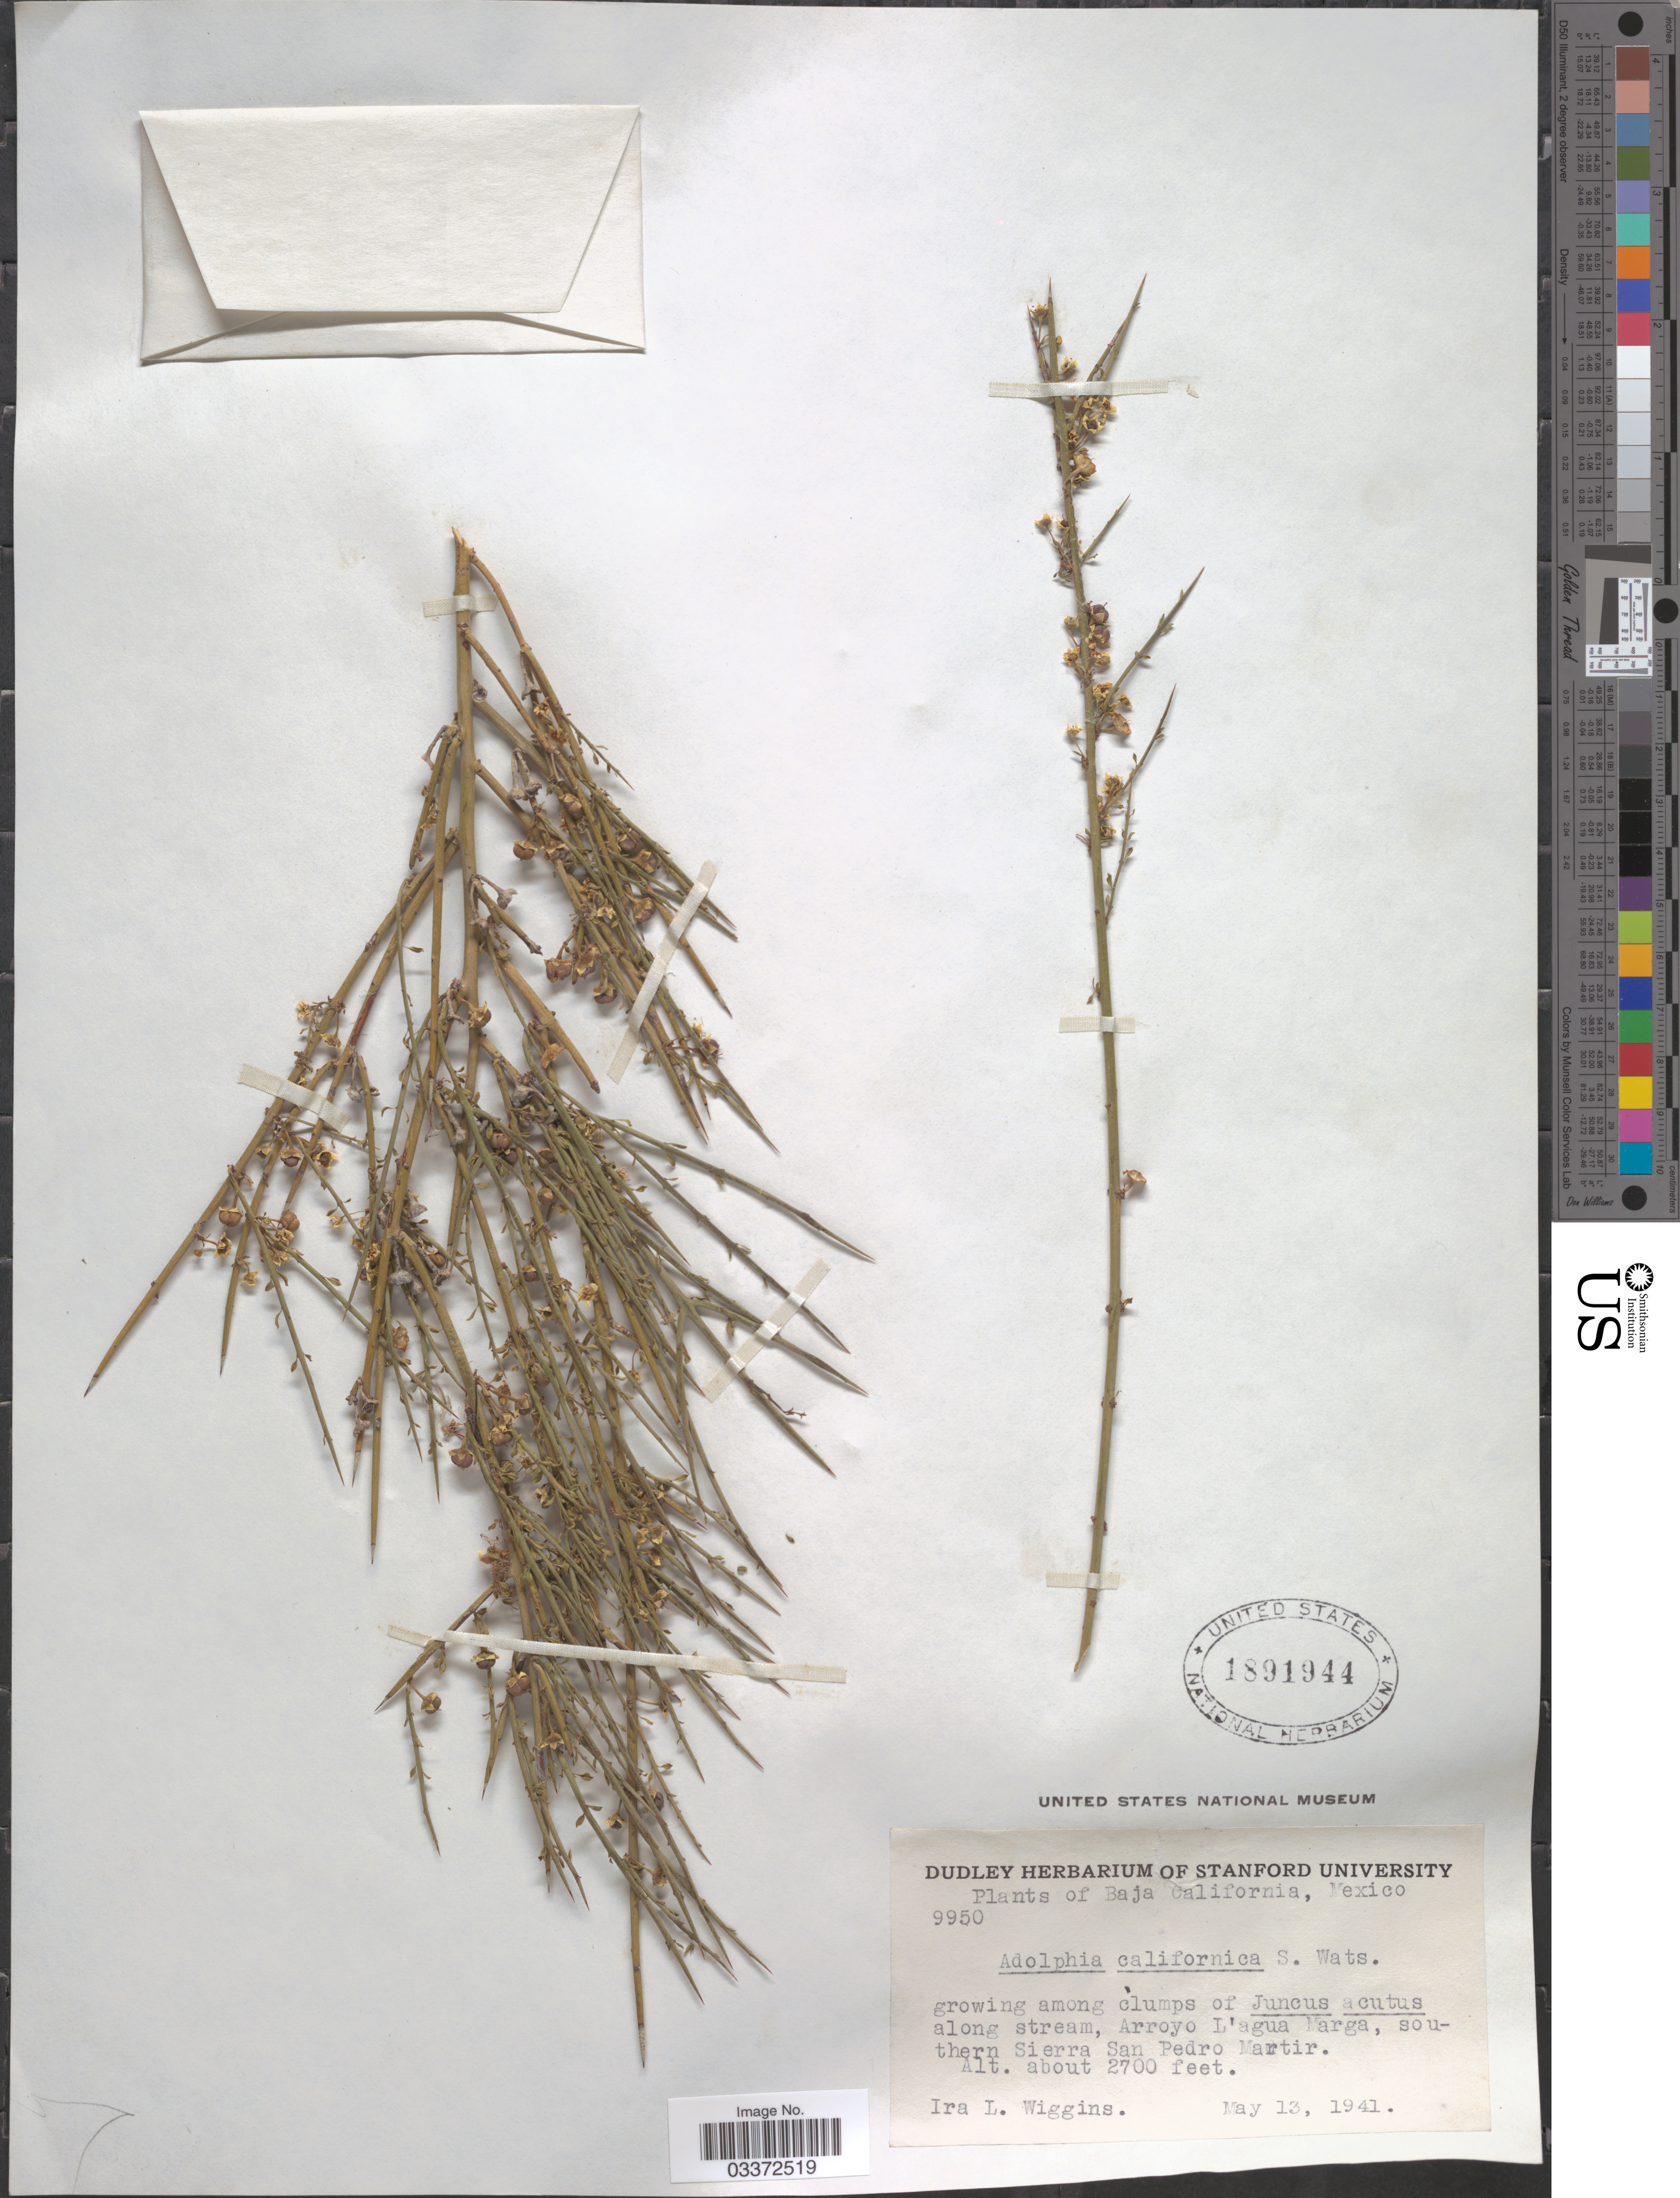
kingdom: Plantae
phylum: Tracheophyta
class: Magnoliopsida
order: Rosales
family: Rhamnaceae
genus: Adolphia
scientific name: Adolphia californica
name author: S. Watson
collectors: I. L. Wiggins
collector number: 9950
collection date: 1941-05-13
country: Mexico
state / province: Baja California Norte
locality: Arroyo L'agua Marga, southern Sierra San Pedro Martir.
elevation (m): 823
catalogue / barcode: US 1891944